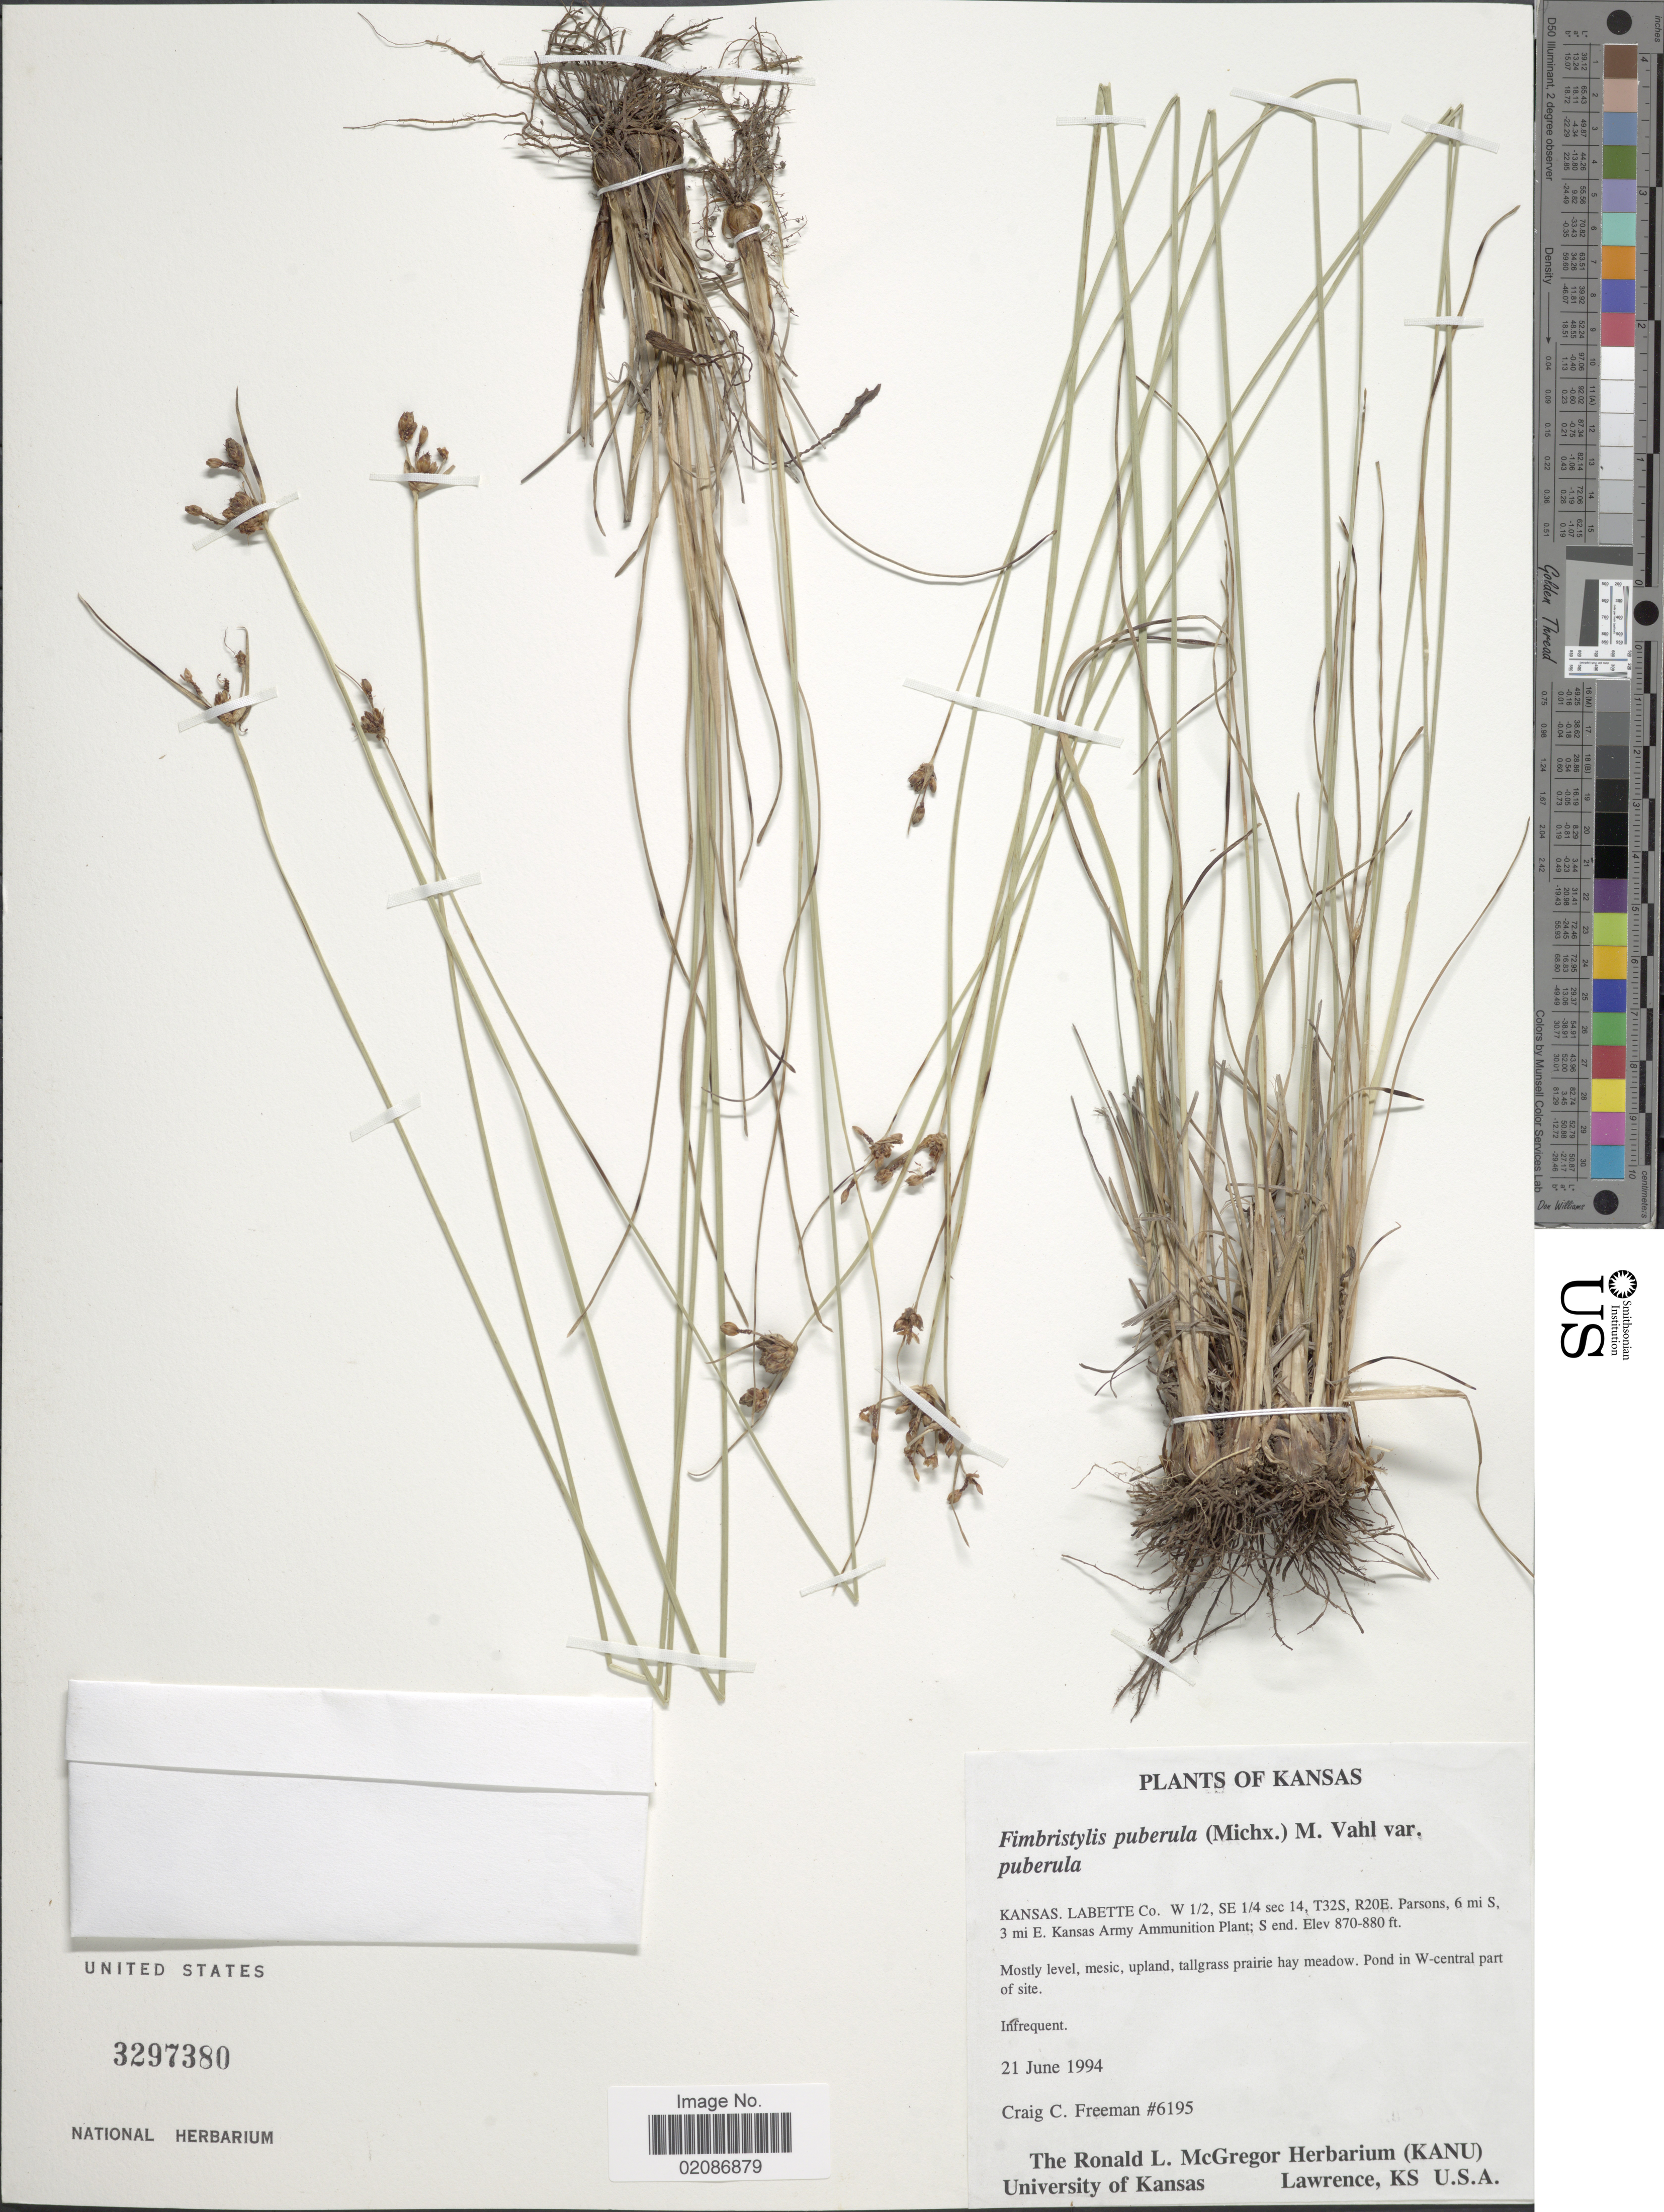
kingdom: Plantae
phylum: Tracheophyta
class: Liliopsida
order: Poales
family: Cyperaceae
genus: Fimbristylis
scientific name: Fimbristylis puberula var. puberula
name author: (Michx.) Vahl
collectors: C. C. Freeman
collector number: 6195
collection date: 1994-06-21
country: United States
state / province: Kansas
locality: Kansas. Labette Co. W 1/2, SE 1/4 sec 14, T32S, R20E, Parsons, 6 mi S. 3 mi E. Kansas Army Ammunition Plant, S end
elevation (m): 265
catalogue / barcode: US 3297380